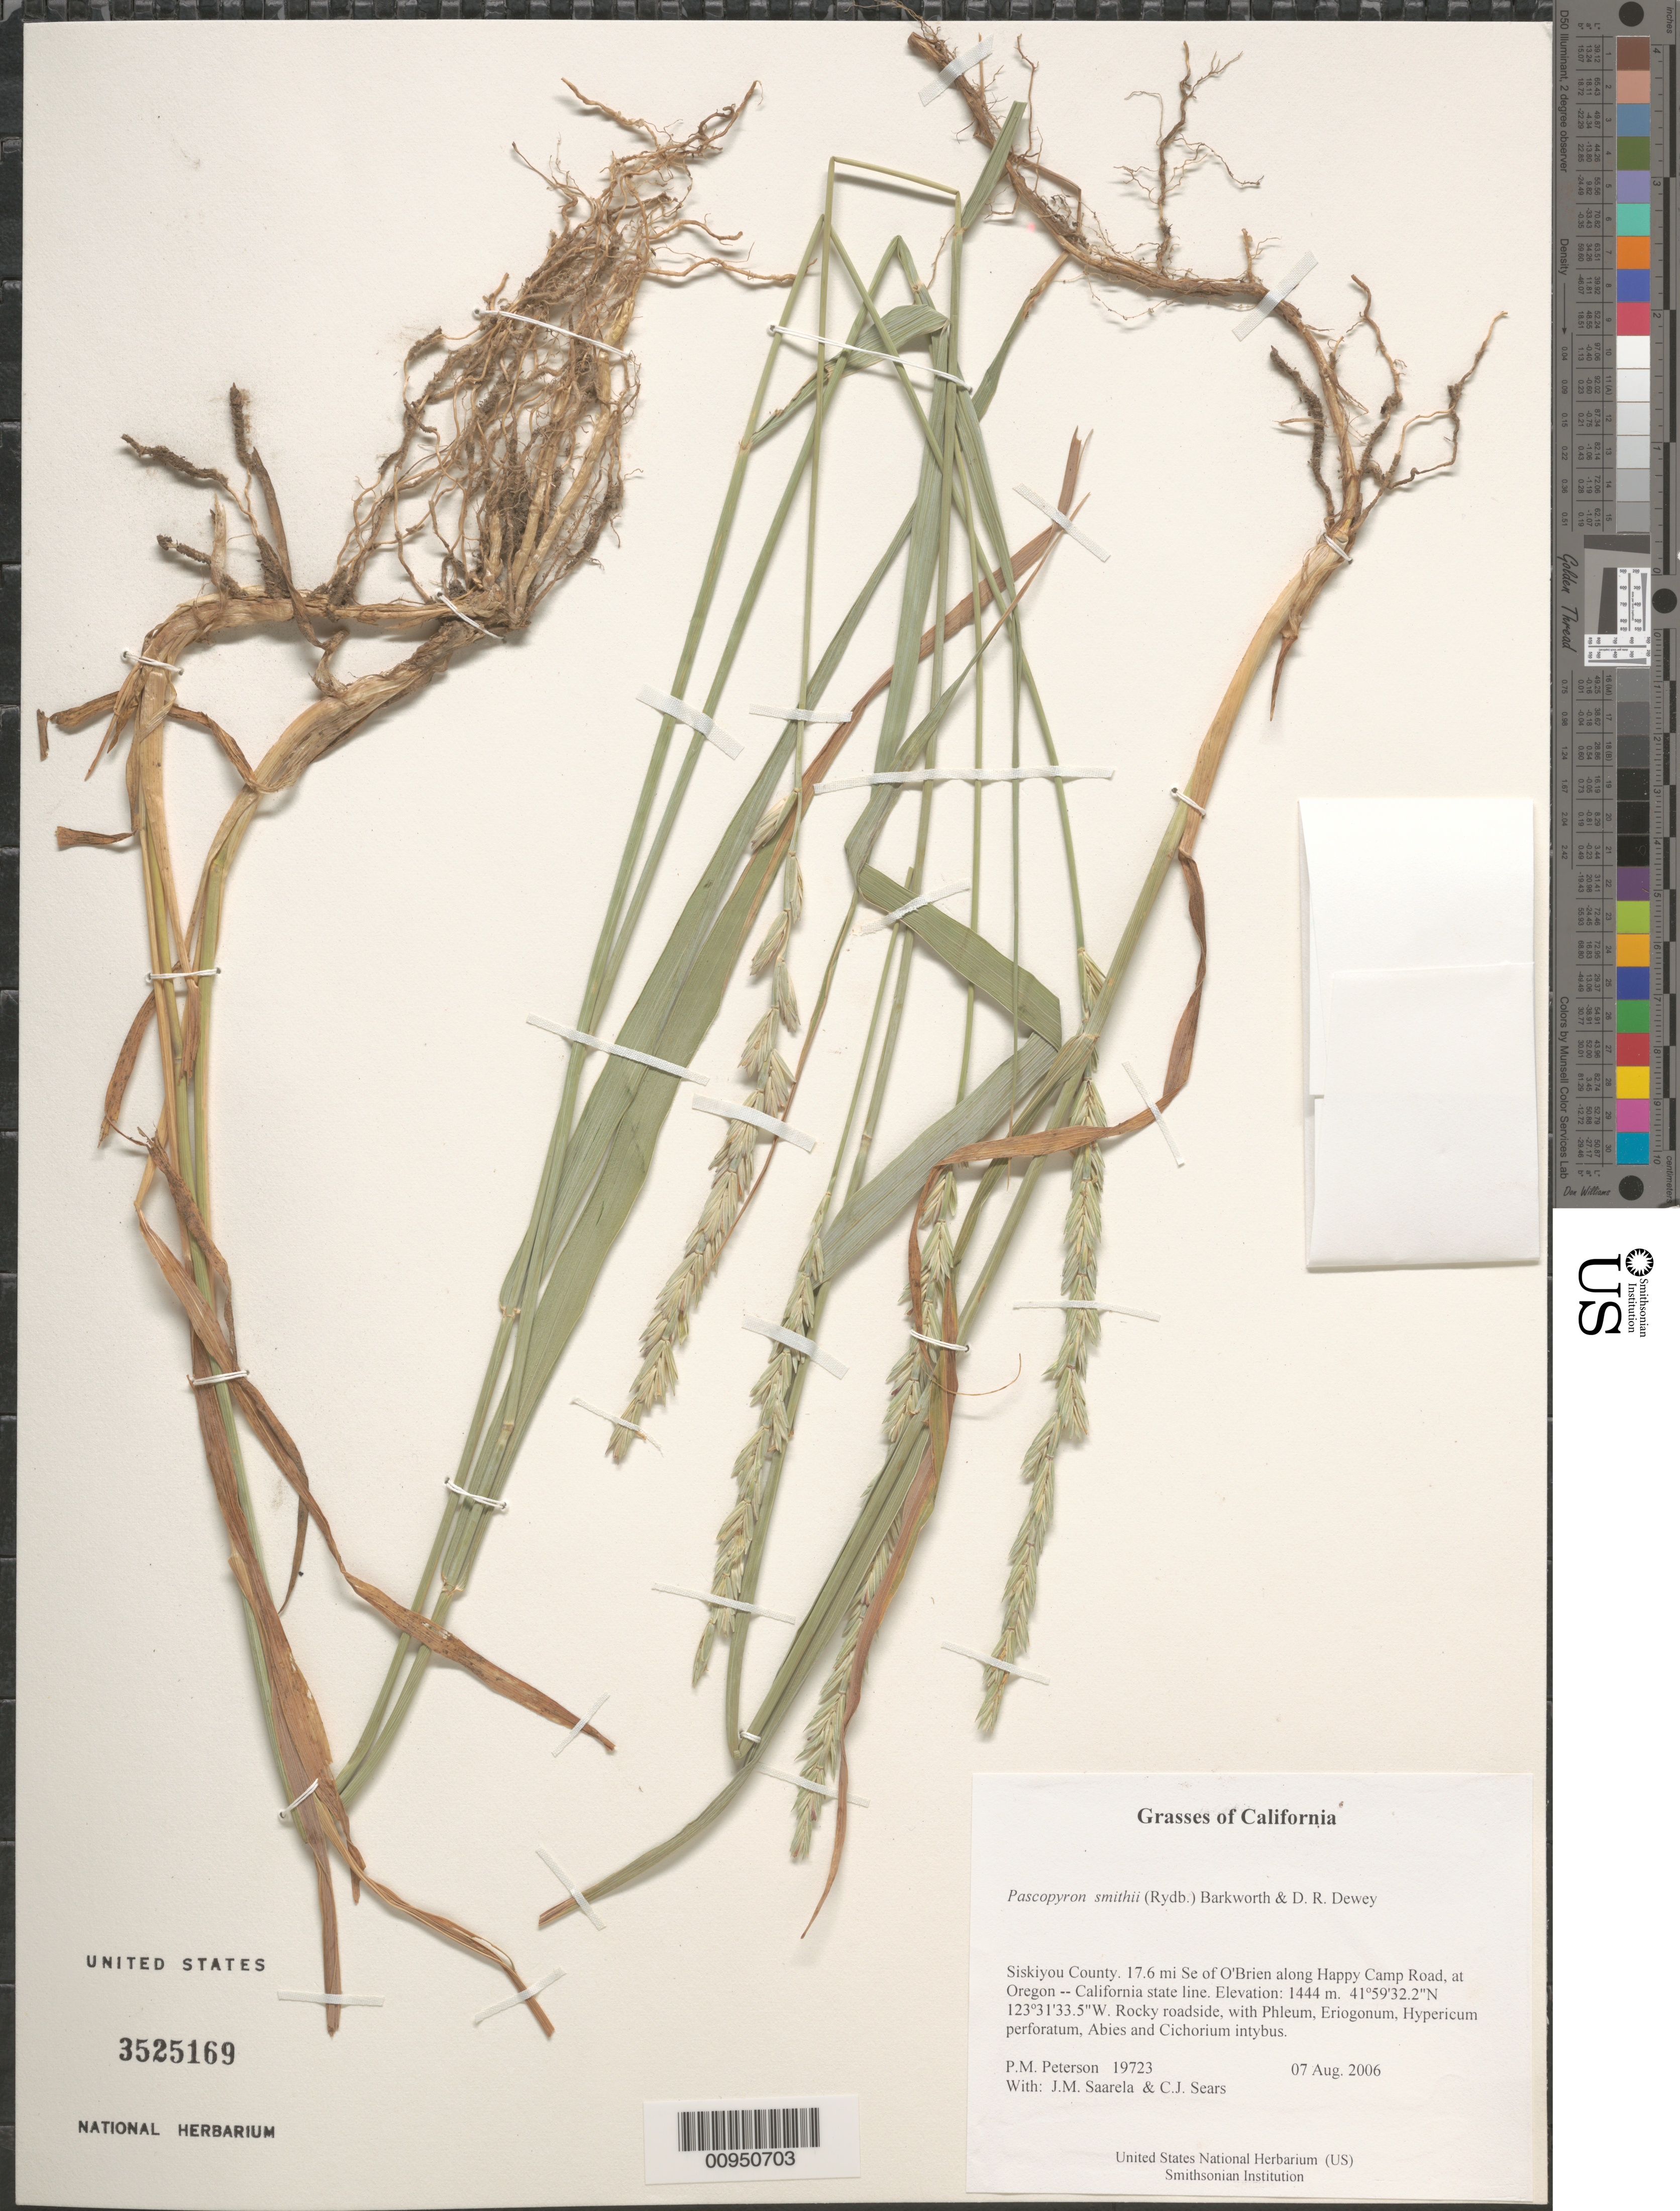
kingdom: Plantae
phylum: Tracheophyta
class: Liliopsida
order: Poales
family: Poaceae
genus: Pascopyrum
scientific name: Pascopyrum smithii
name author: (Rydb.) Barkworth & Dewey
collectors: P. M. Peterson, J. Saarela & C. Sears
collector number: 19723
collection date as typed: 07 Aug 2006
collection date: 2006-08-07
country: United States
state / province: California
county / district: Siskiyou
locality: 17.6 mi Se of O'Brien along Happy Camp Road, at Oregon -- California state line.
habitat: Rocky roadside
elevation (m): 1444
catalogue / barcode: US 3525169